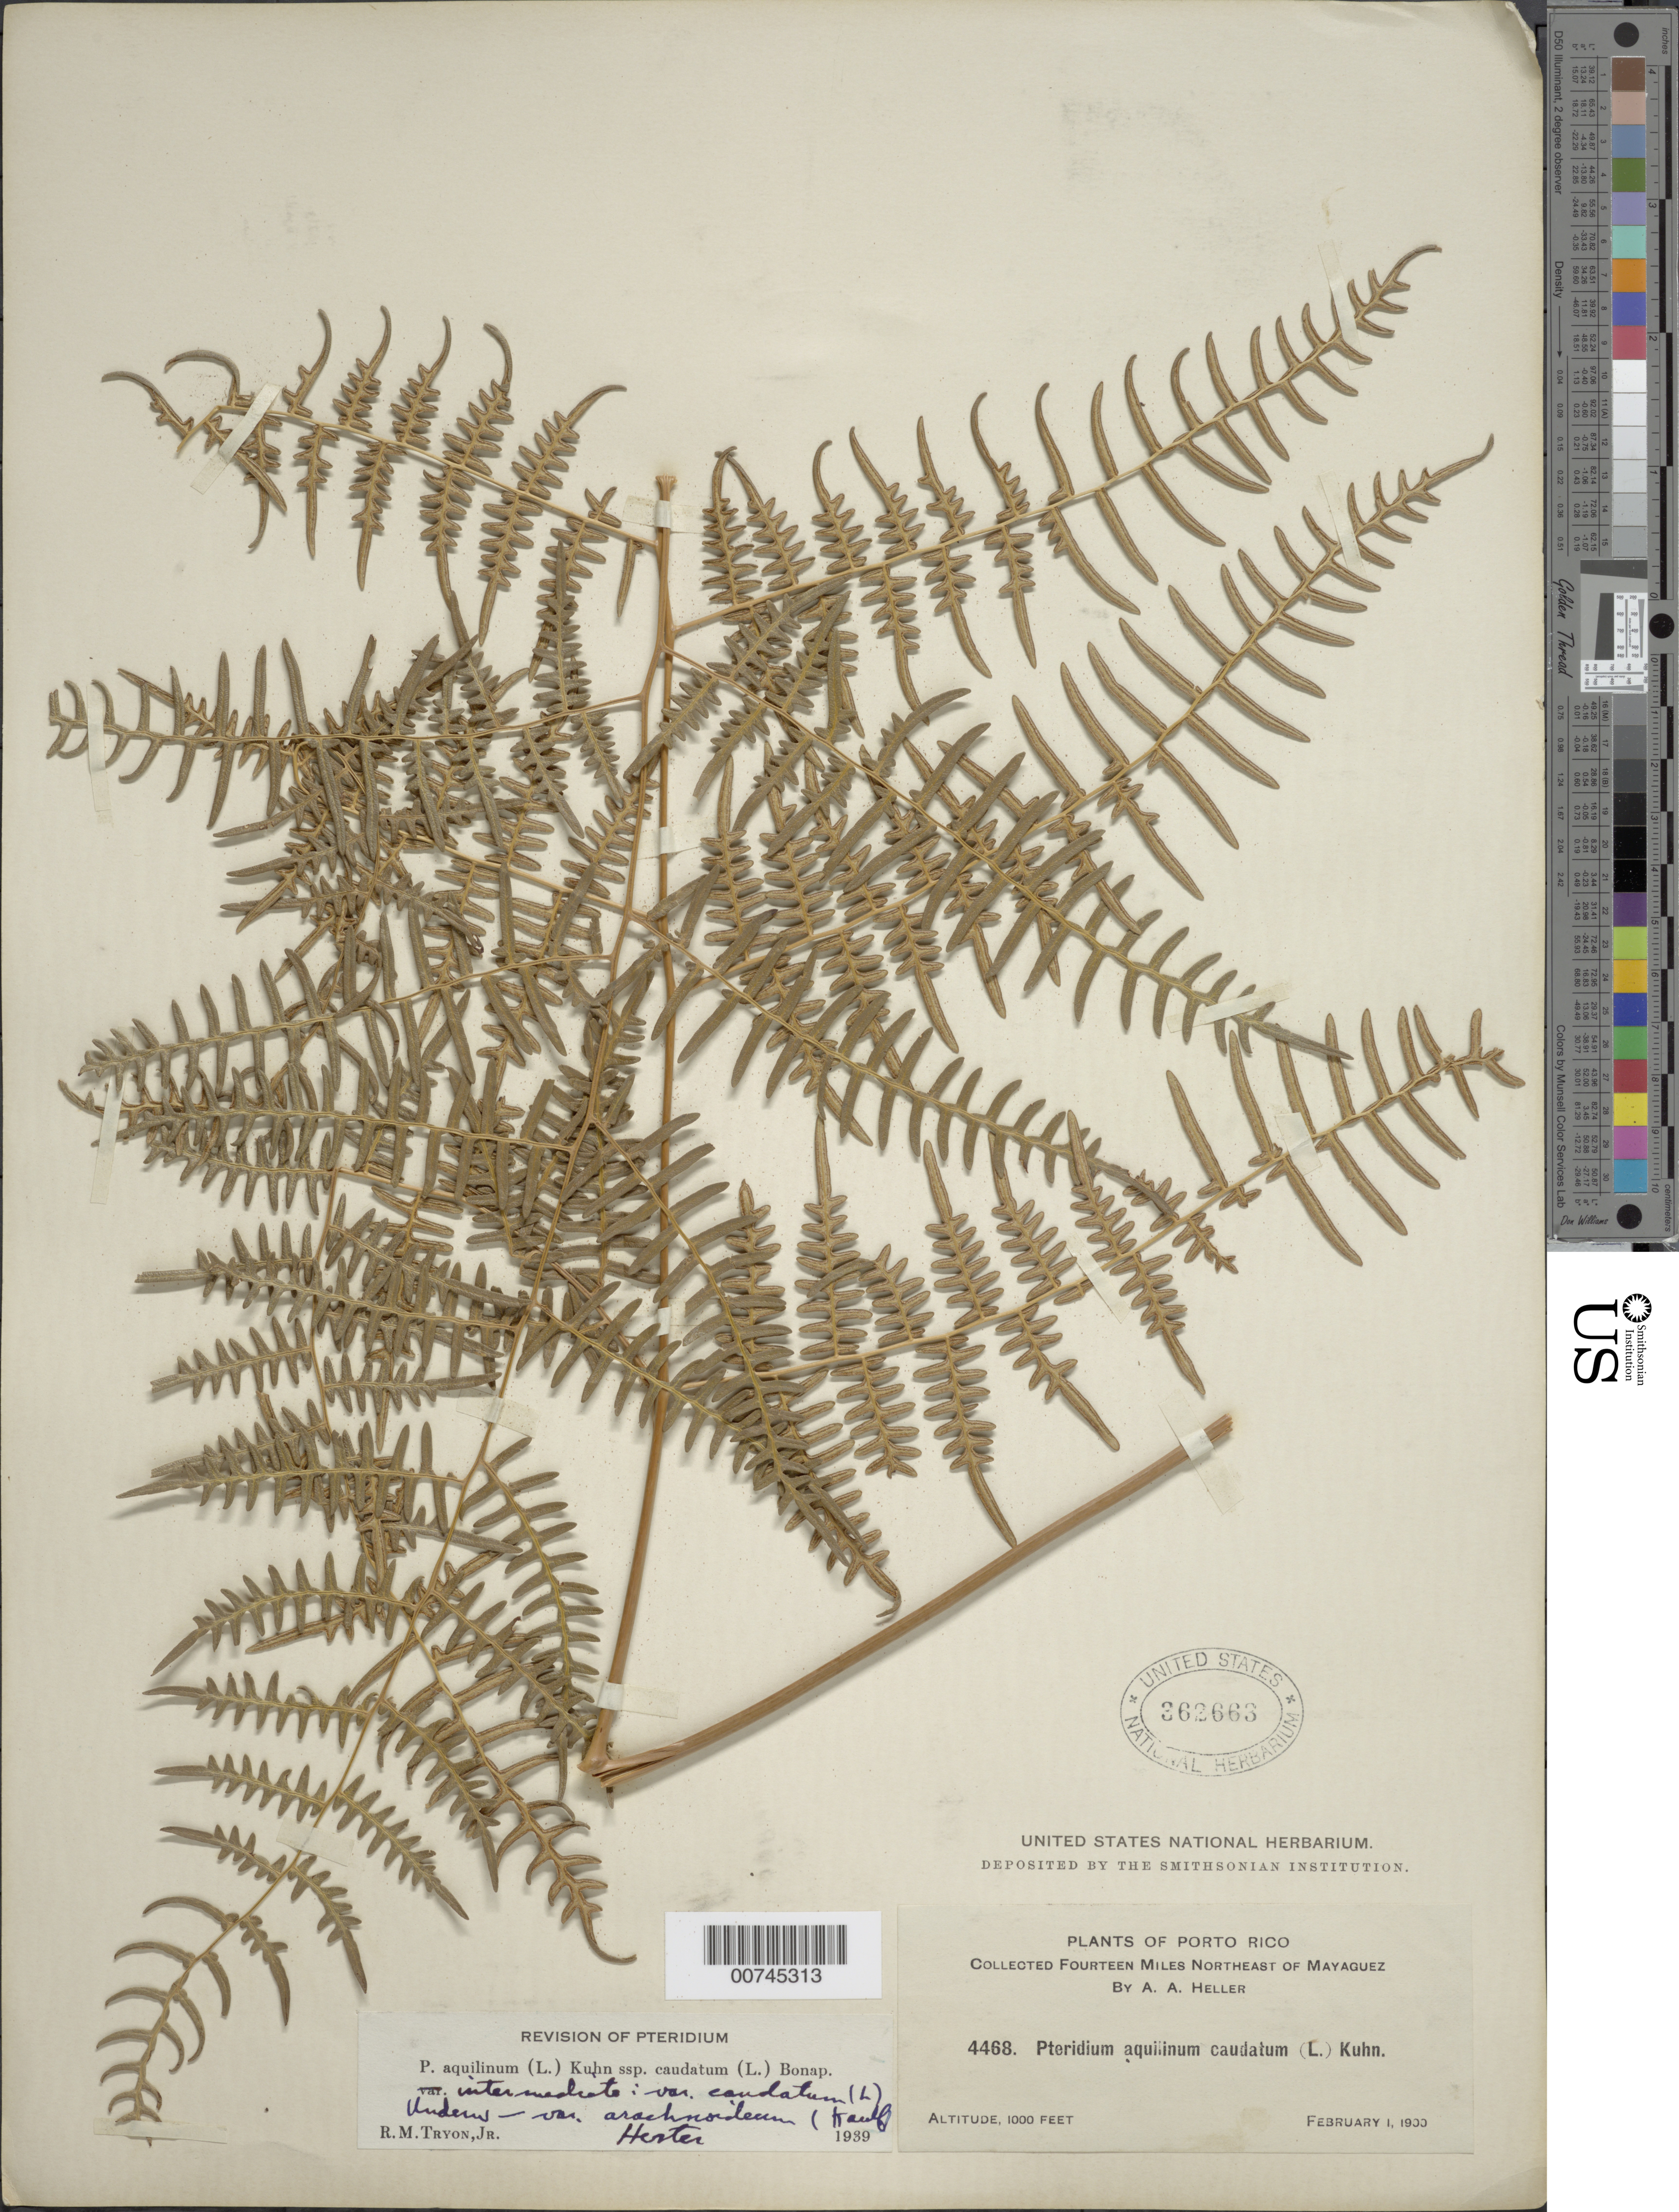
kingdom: Plantae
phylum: Tracheophyta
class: Polypodiopsida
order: Polypodiales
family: Dennstaedtiaceae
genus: Pteridium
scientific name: Pteridium caudatum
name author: (L.) Maxon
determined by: Tryon, Rolla M., Jr.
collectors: A. A. Heller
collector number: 4468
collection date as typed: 01 Feb 1900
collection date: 1900-02-01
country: Puerto Rico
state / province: Mayagüez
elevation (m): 305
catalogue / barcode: US 362663